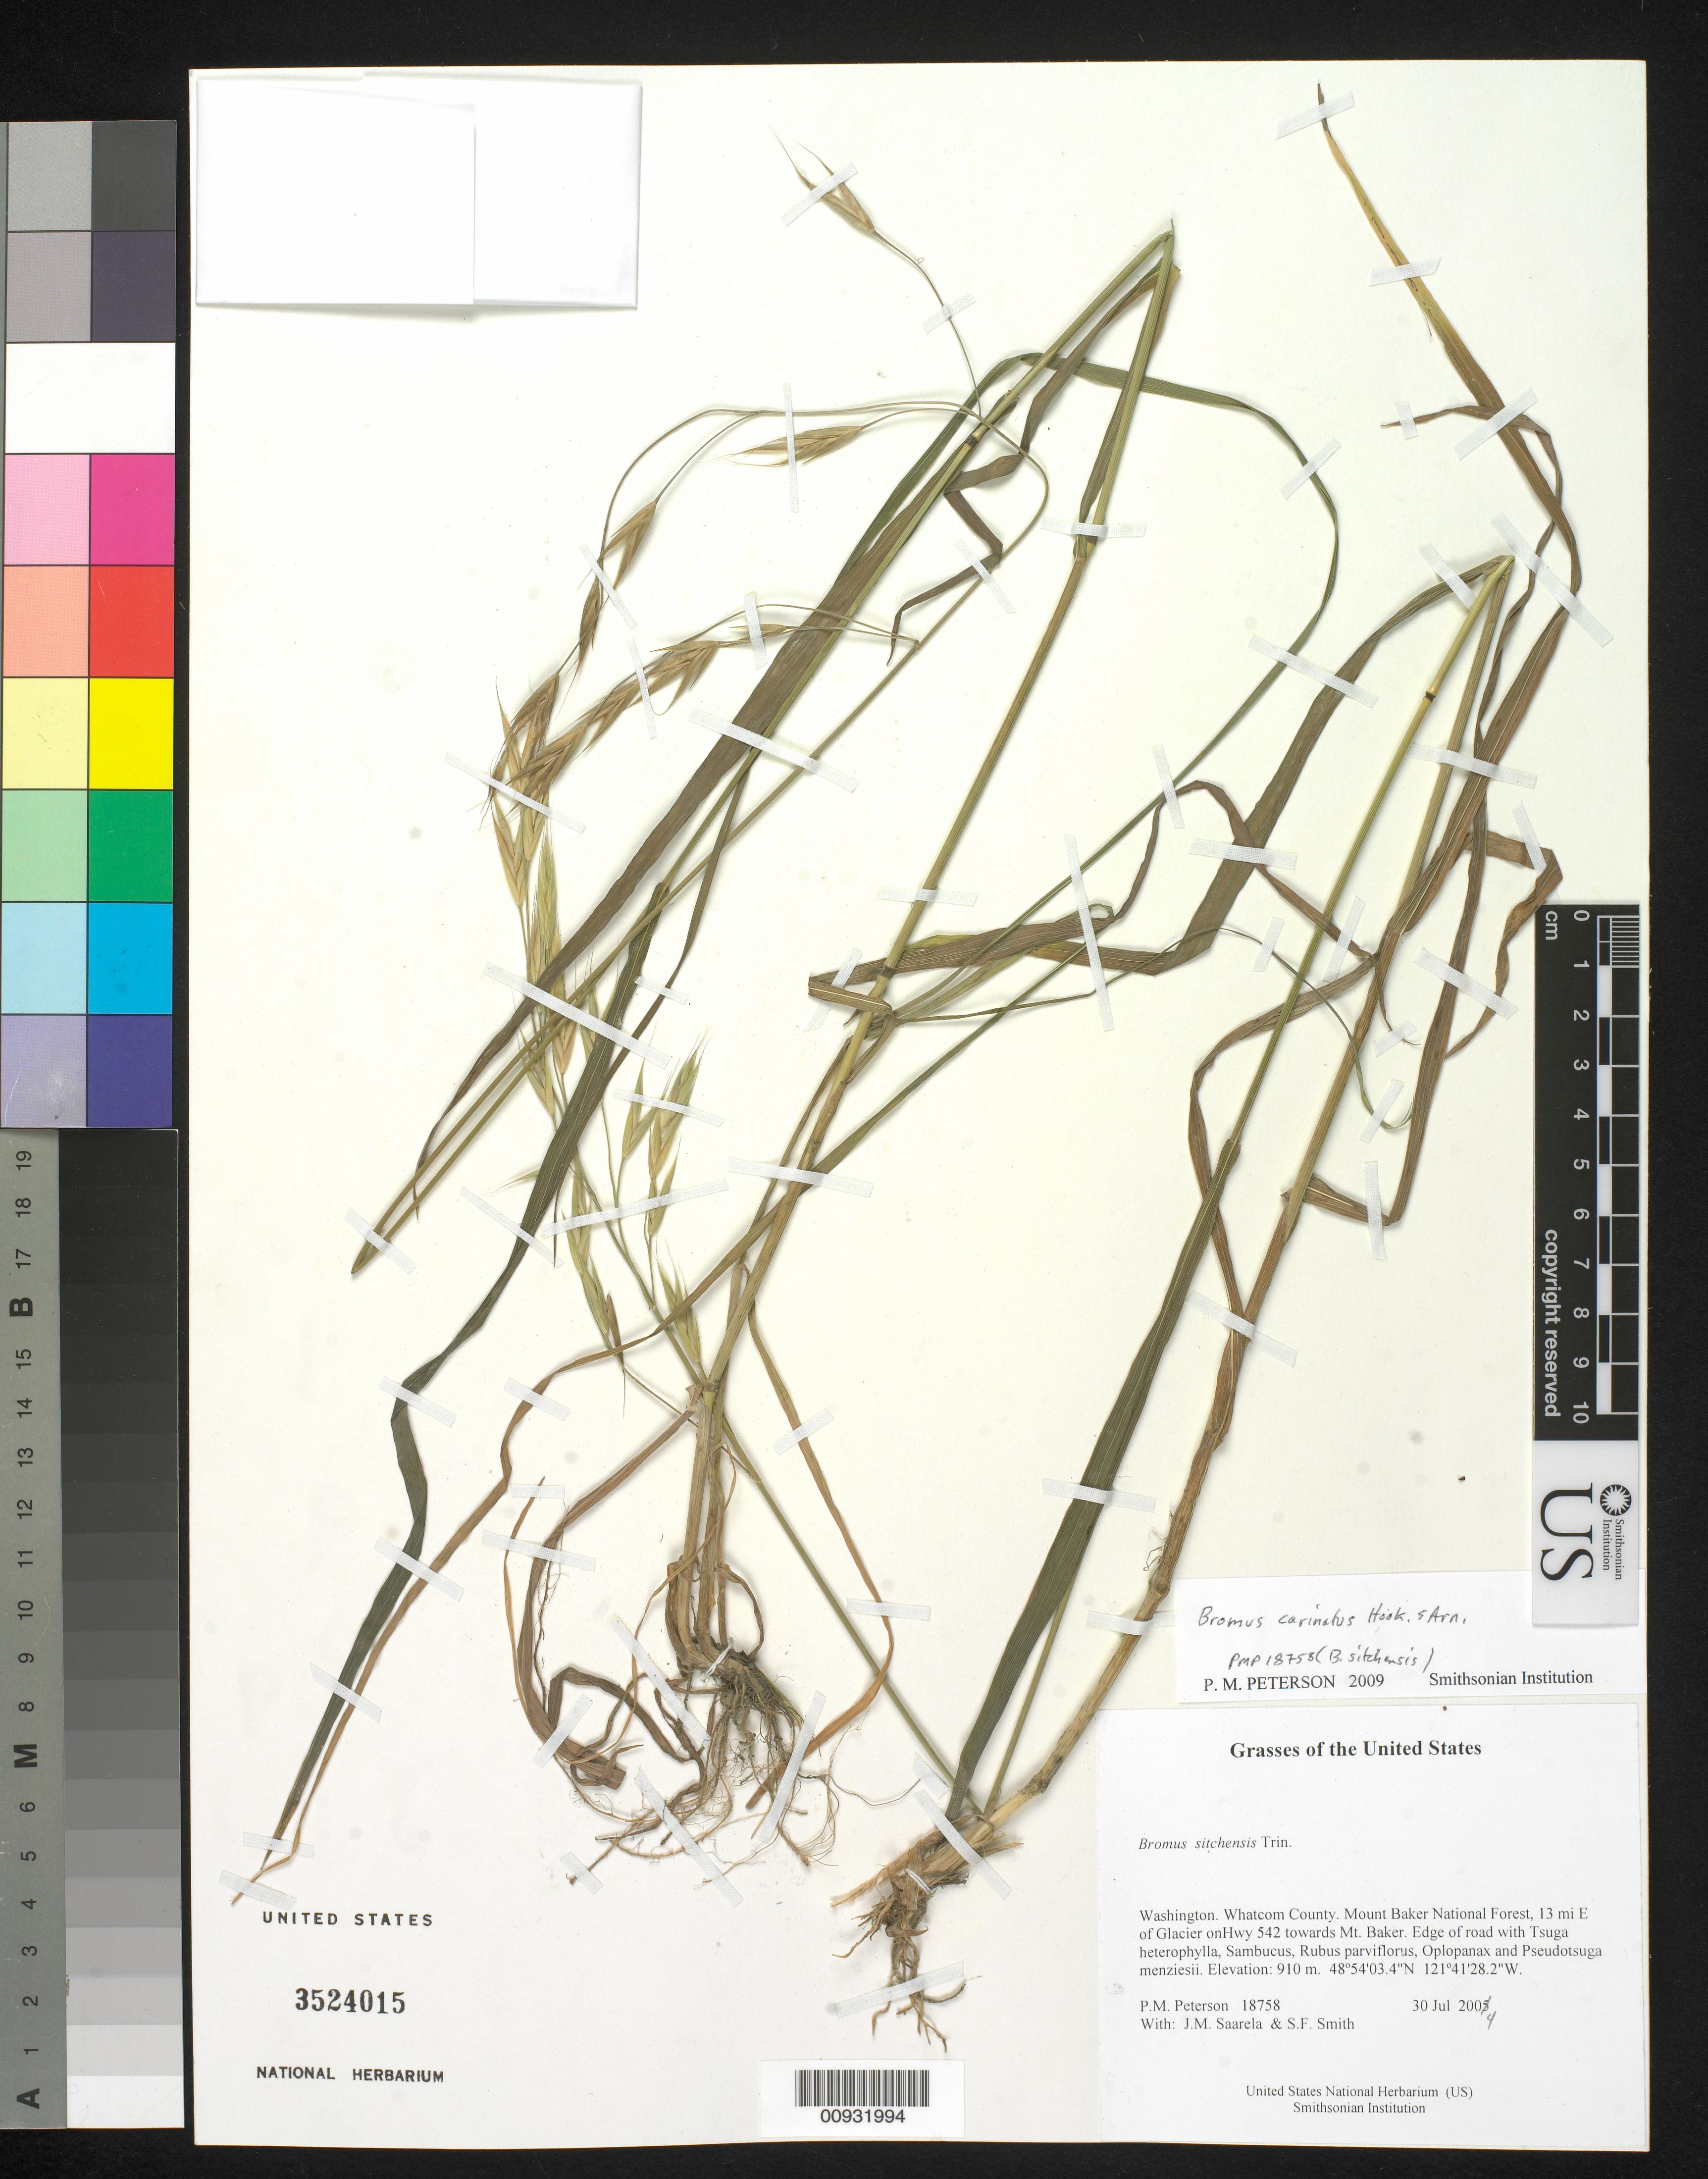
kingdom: Plantae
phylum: Tracheophyta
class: Liliopsida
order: Poales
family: Poaceae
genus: Bromus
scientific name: Bromus carinatus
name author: Hook. & Arn.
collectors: P. M. Peterson, J. Saarela & S.F. Smith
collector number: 18758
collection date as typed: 30 Jul 2004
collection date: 2004-07-30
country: United States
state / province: Washington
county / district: Whatcom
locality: Mount Baker National Forest, 13 mi E of Glacier onHwy 542 towards Mt. Baker. Edge of road with Tsuga heterophylla, Sambucus, Rubus parviflorus, Oplopanax and Pseudotsuga menziesii.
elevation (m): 910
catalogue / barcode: US 3524015